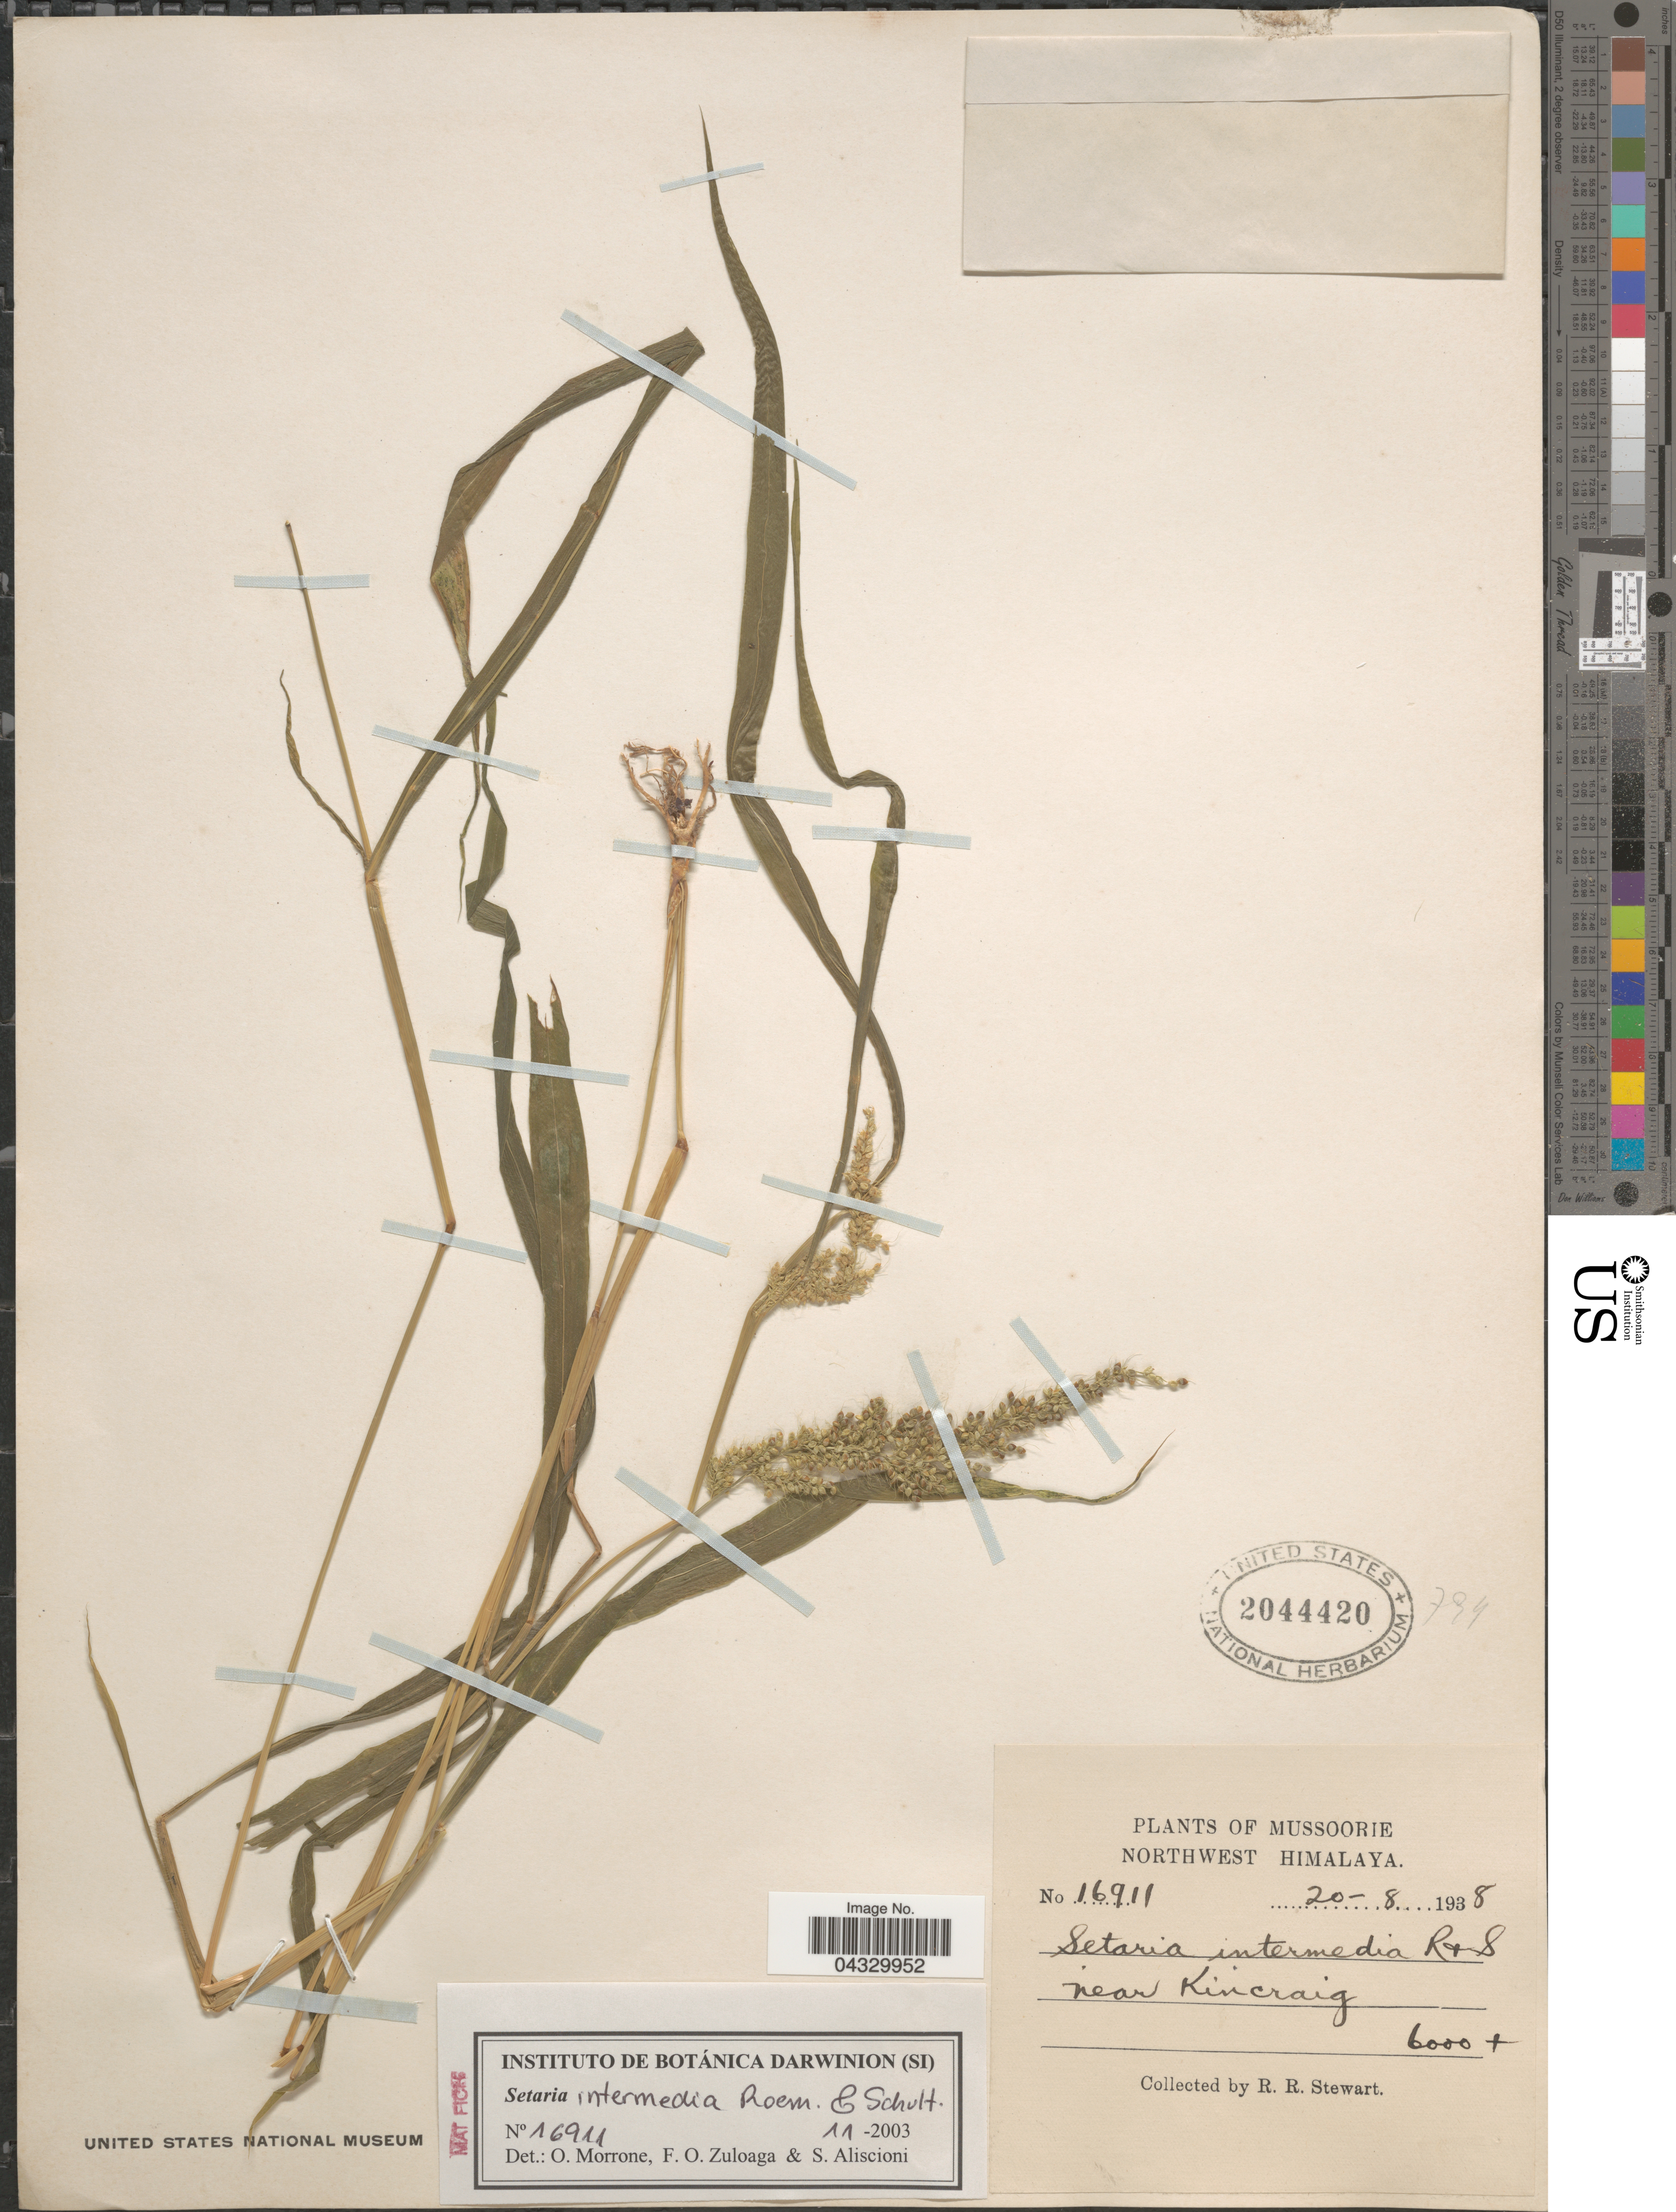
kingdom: Plantae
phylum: Tracheophyta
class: Liliopsida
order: Poales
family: Poaceae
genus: Setaria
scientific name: Setaria intermedia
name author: Roem. & Schult.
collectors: R. Stewart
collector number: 16911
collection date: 1938-08-20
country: India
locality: Mussoorie. Northwest Himalaya. Near Kincraig.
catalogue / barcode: US 2044420